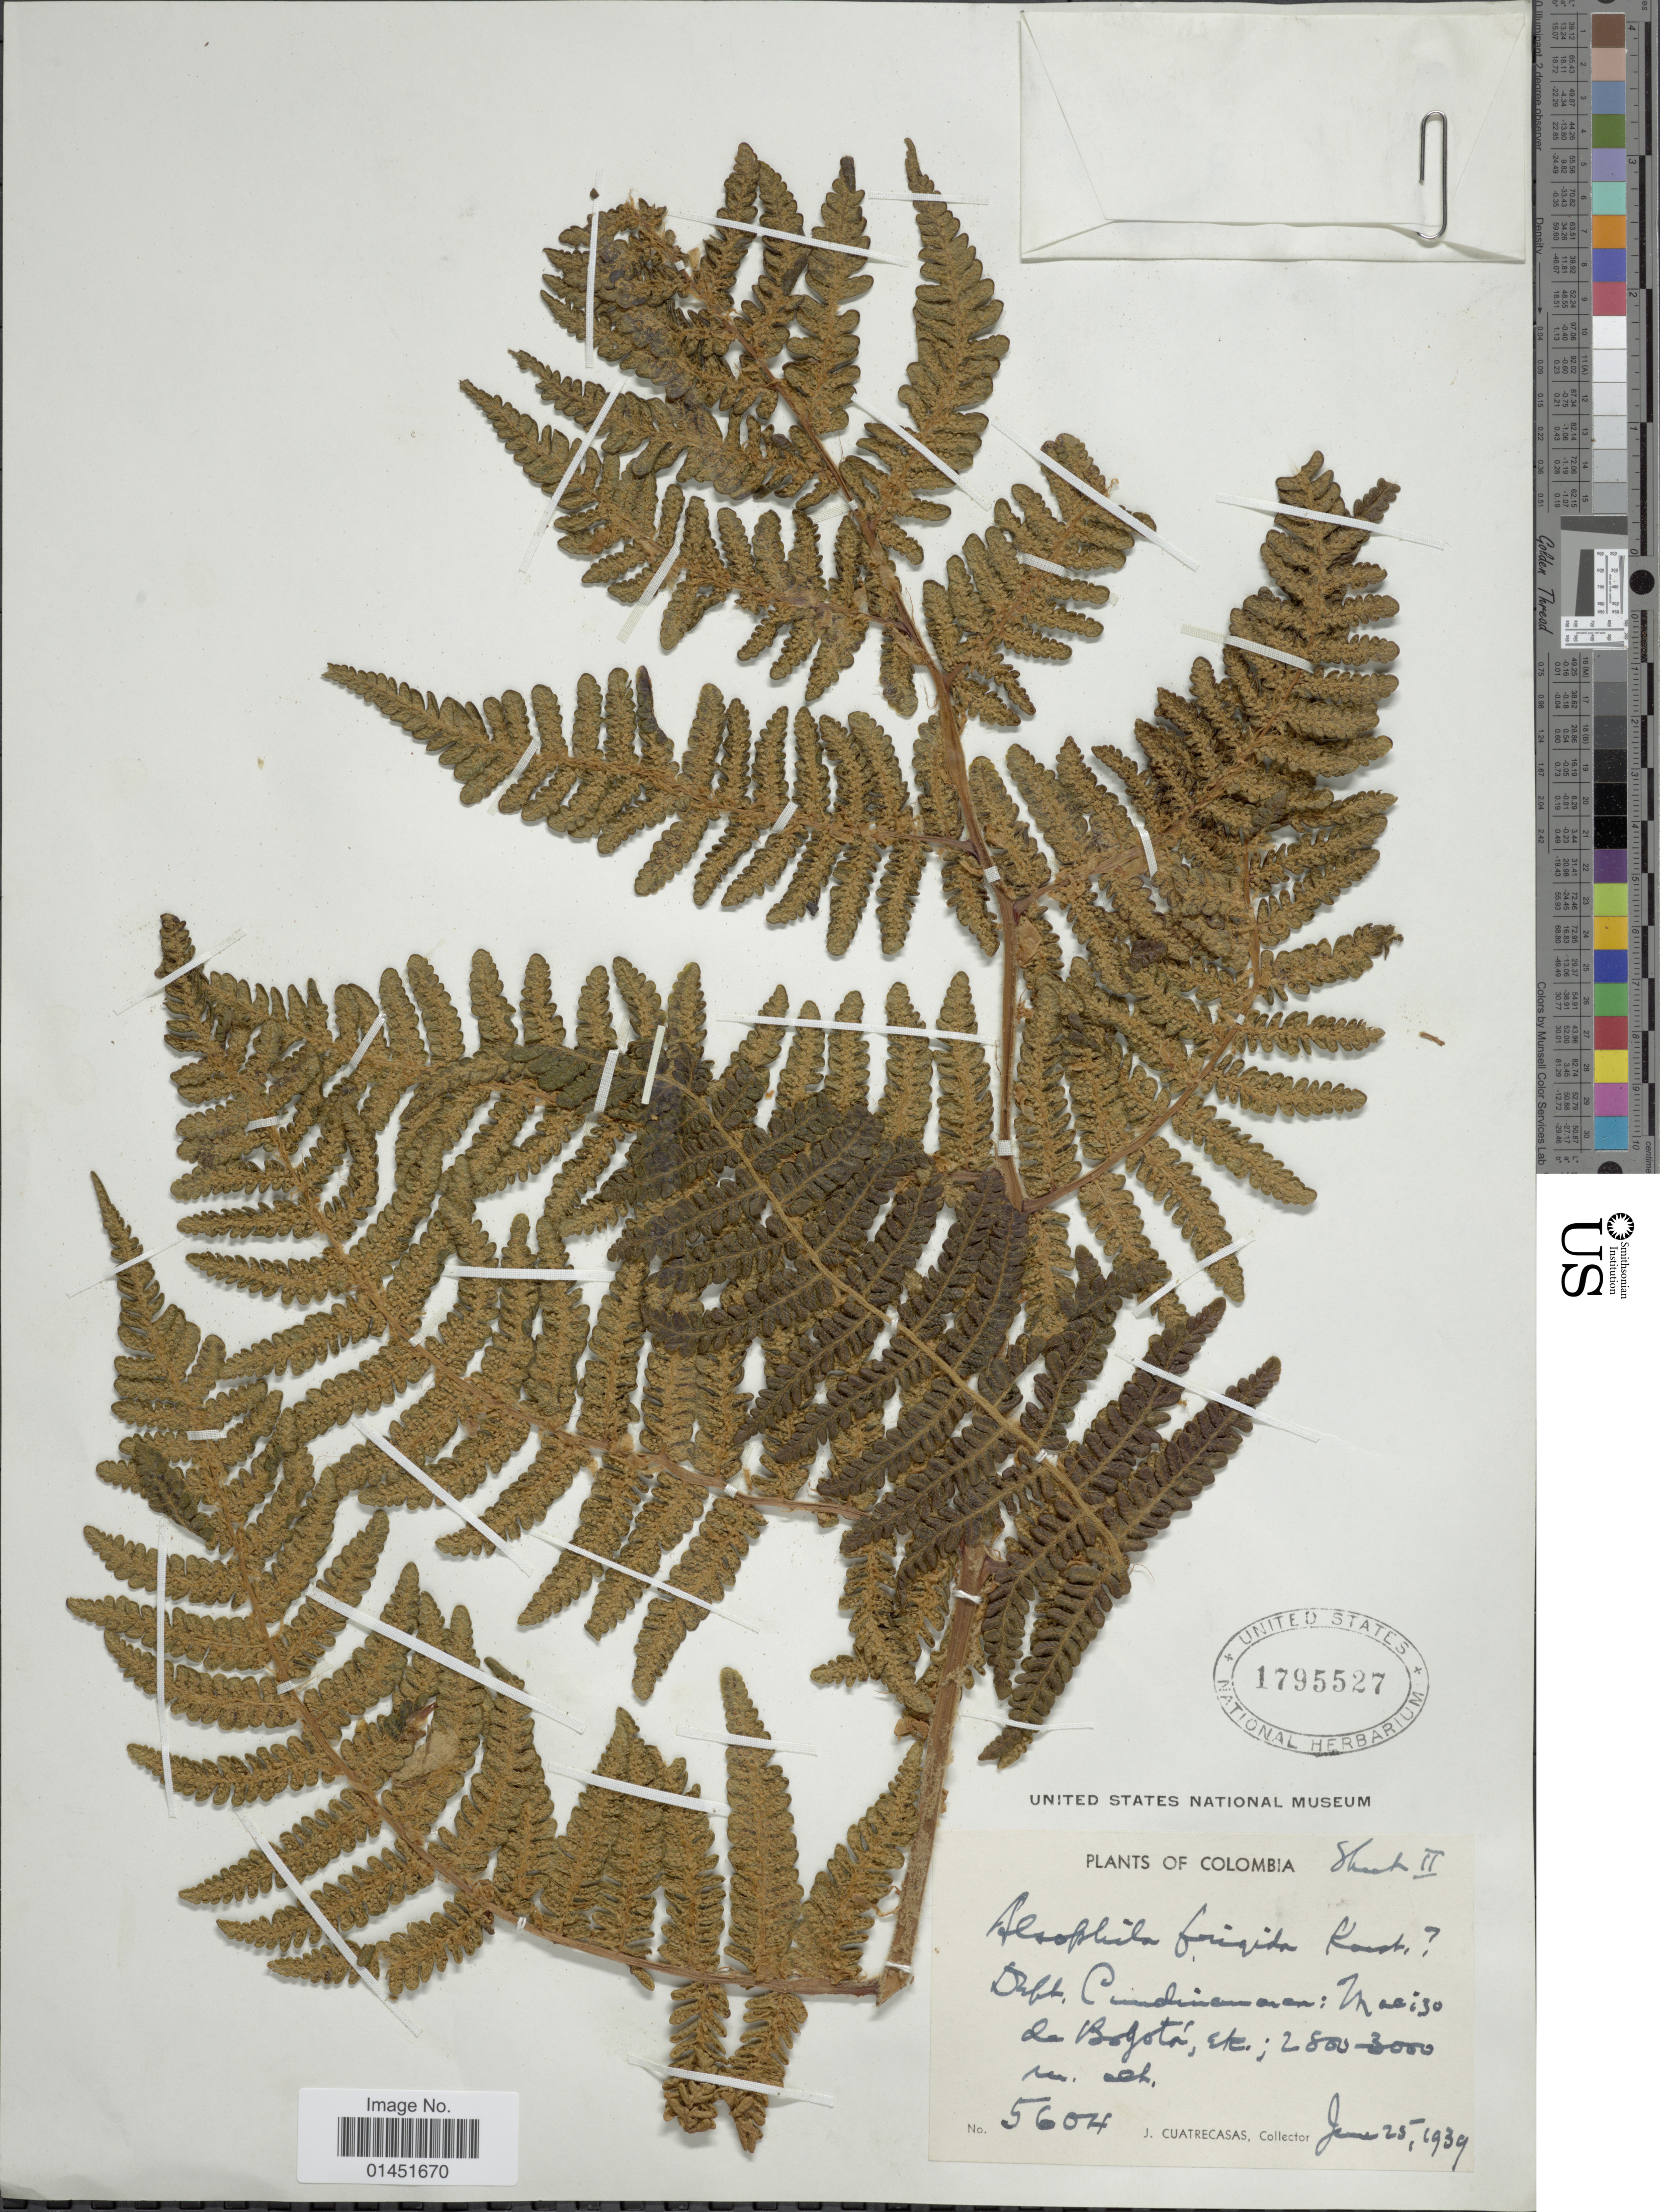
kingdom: Plantae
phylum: Tracheophyta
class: Polypodiopsida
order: Cyatheales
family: Cyatheaceae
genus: Cyathea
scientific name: Cyathea frigida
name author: (H. Karst.) Domin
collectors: J. Cuatrecasas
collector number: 5604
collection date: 1939-06-25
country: Colombia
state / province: Cundinamarca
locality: Macizo de Bogota.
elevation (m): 2800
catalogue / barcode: US 1795527